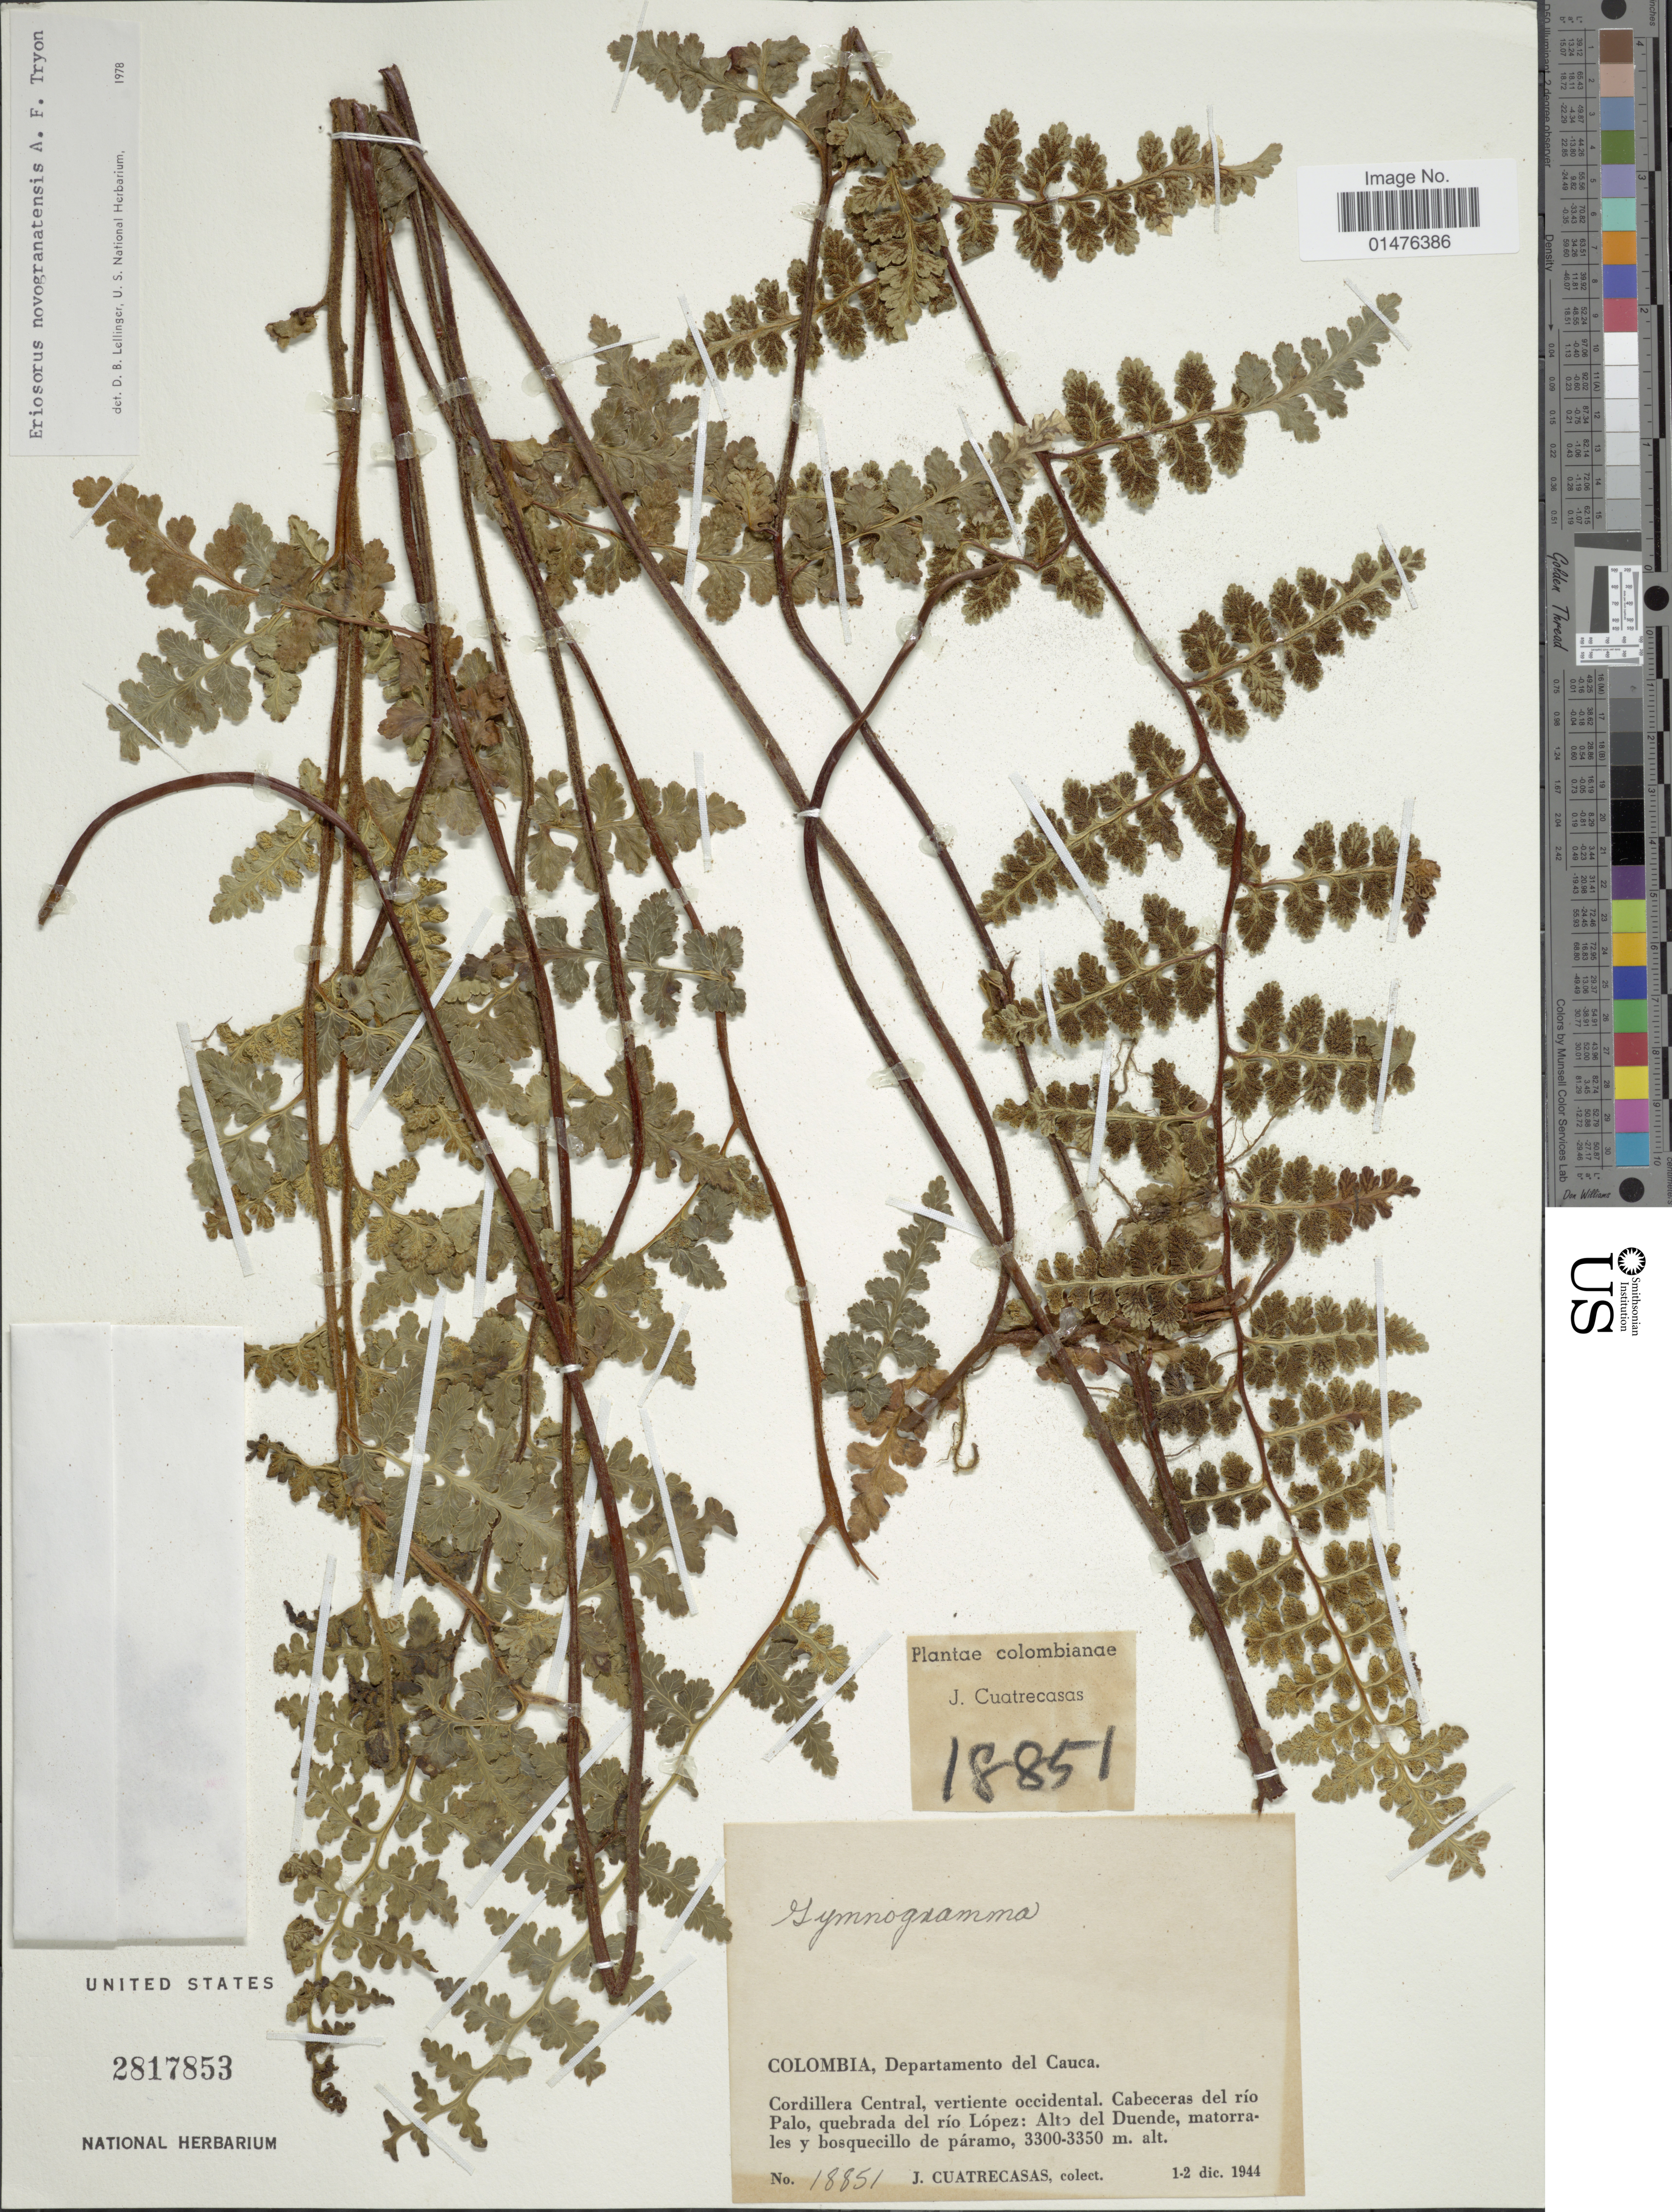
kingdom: Plantae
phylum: Tracheophyta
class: Polypodiopsida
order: Polypodiales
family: Pteridaceae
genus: Jamesonia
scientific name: Jamesonia novogranatensis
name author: (A.F. Tryon) Christenh.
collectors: J. Cuatrecasas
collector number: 18851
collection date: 1944-12-01/1944-12-02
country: Colombia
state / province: Cauca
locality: Departamento del Cauca, Cordillera Central, vertiente occidental. Cabeceras del río Palo, quebrada del río López: Alto del Duende, matorrales y bosquecillo de páramo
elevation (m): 3300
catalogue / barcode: US 2817853